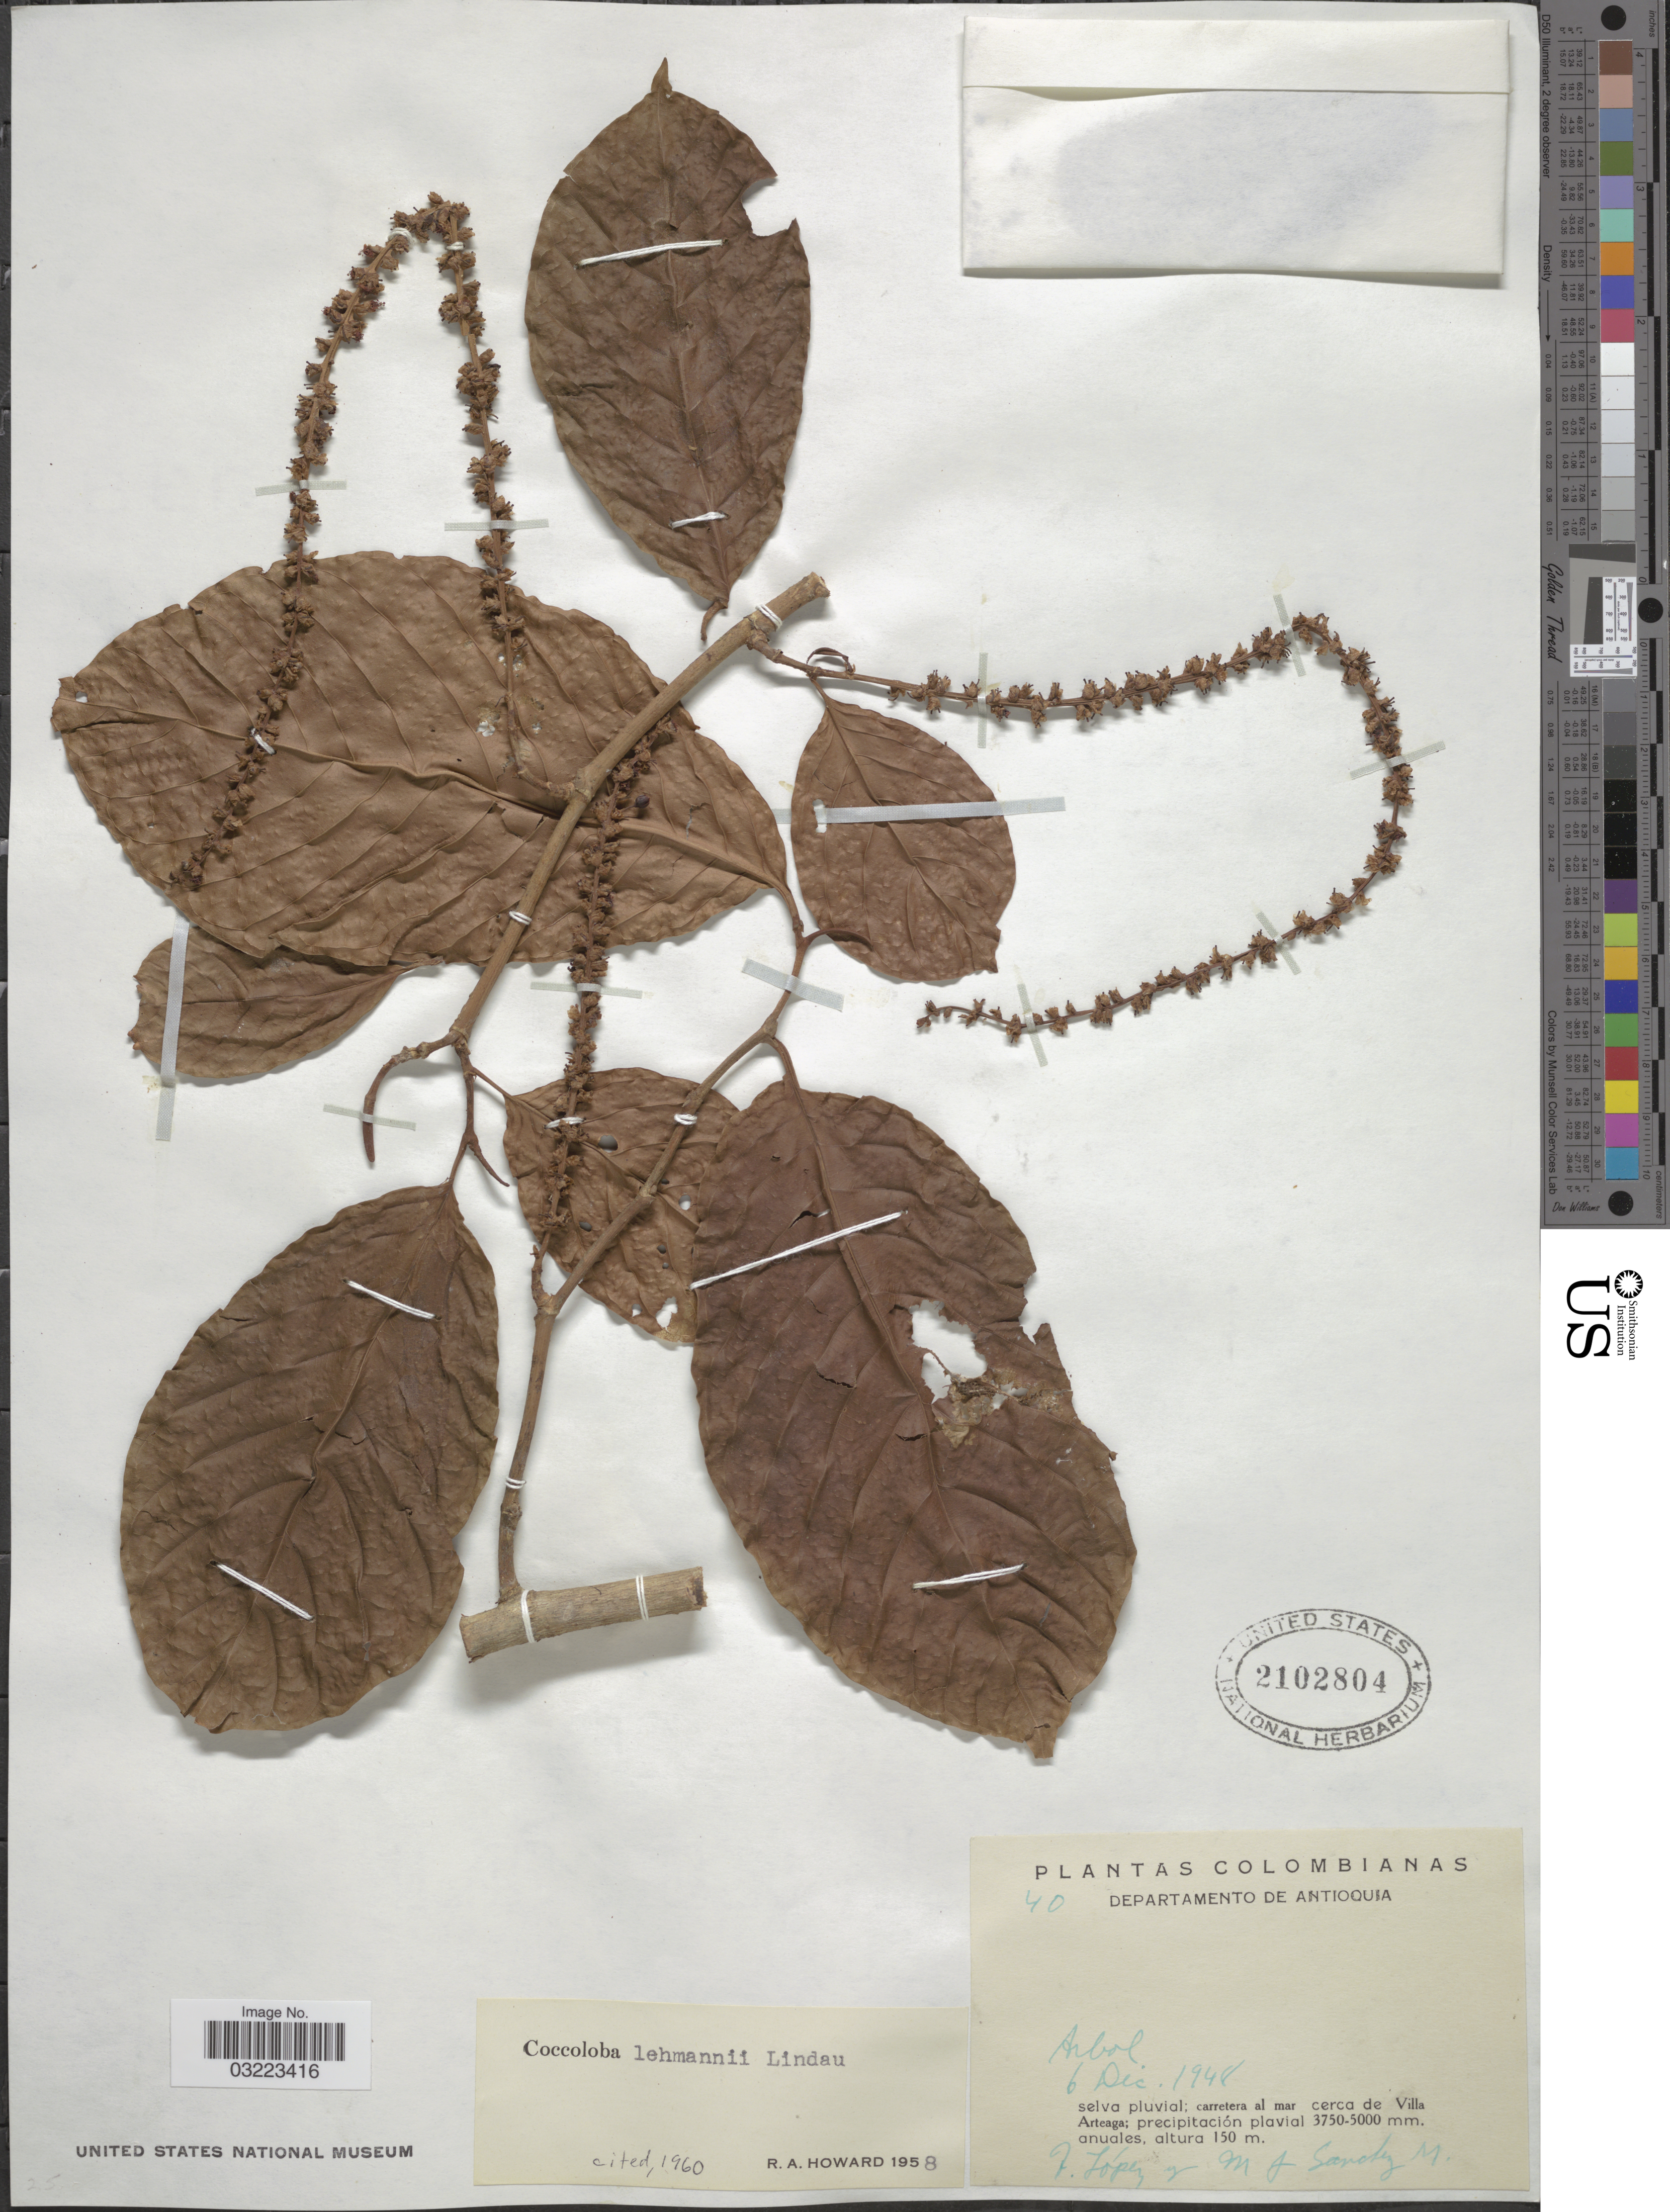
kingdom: Plantae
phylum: Tracheophyta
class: Magnoliopsida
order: Caryophyllales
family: Polygonaceae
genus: Coccoloba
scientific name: Coccoloba lehmannii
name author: Lindau ex Hieron.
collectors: F. Lopéz & M. Sanchez M.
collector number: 40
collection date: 1948-12-06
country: Colombia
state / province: Antioquia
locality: Departamento de Antioquia. Carretera al mar cerca de Villa Arteaga.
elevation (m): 150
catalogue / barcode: US 2102804